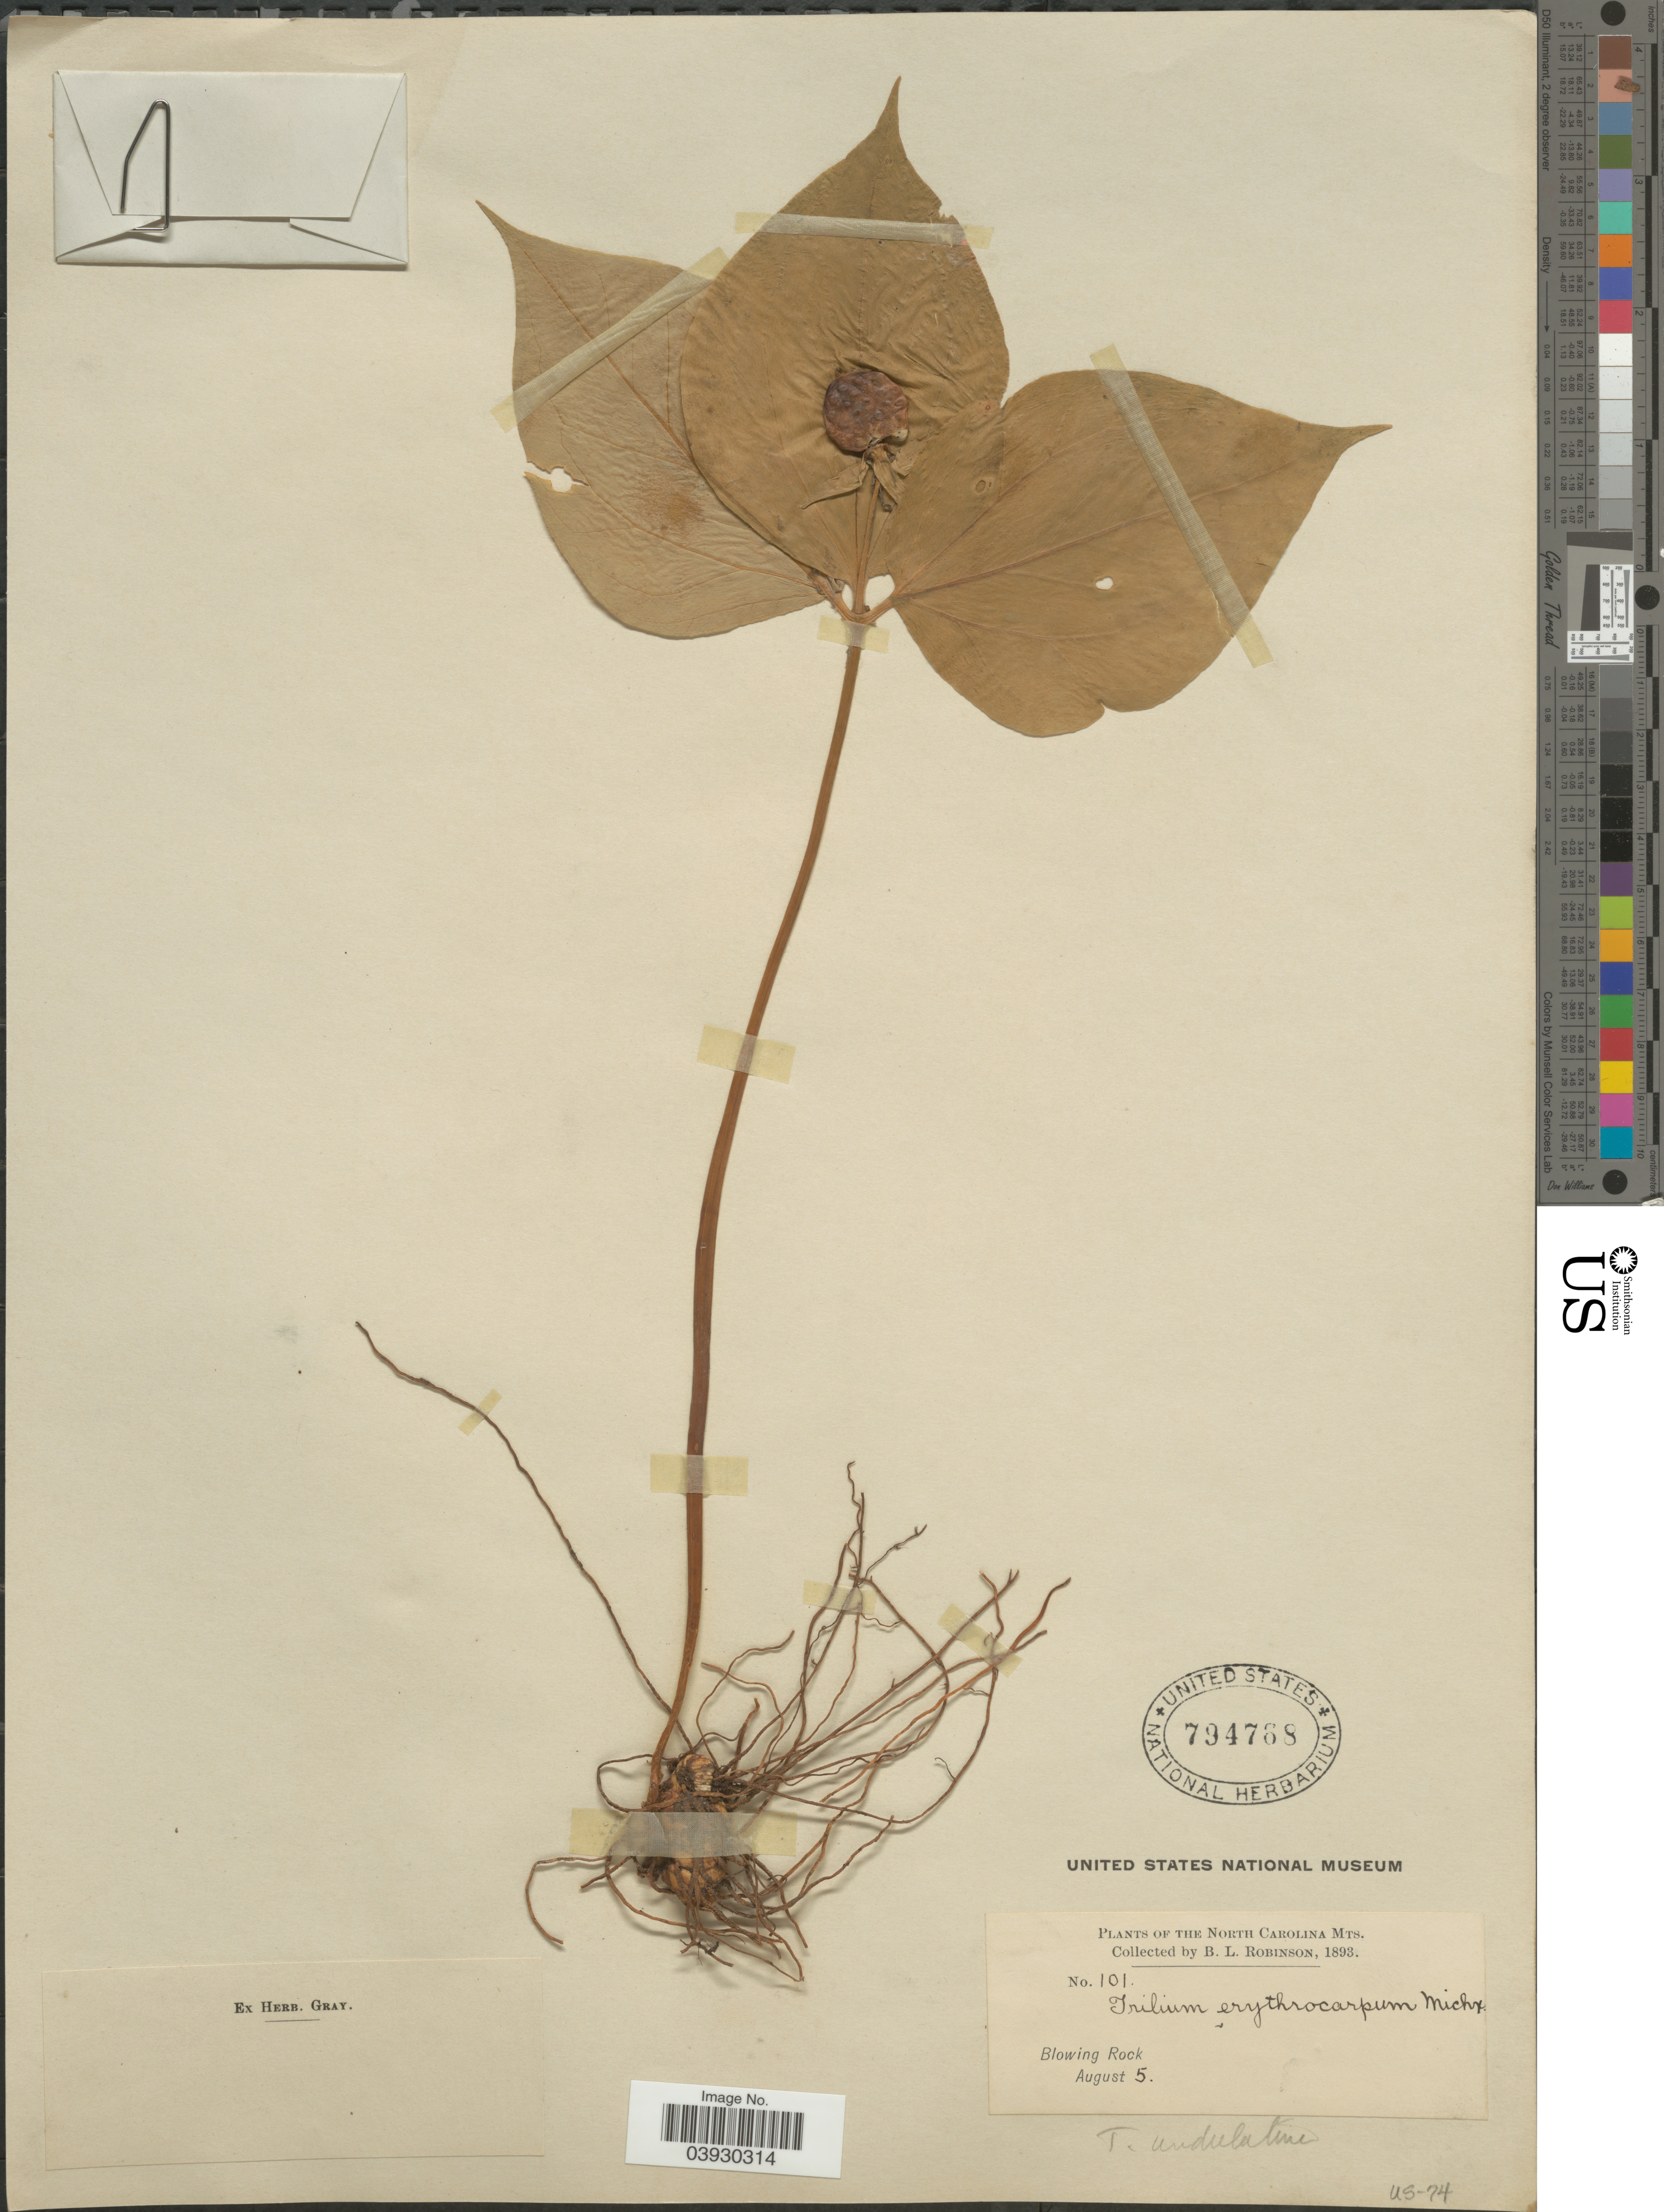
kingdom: Plantae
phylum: Tracheophyta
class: Liliopsida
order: Liliales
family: Melanthiaceae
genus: Trillium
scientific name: Trillium undulatum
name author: Willd.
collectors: B. L. Robinson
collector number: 101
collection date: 1893-08-05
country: United States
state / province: North Carolina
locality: North Carolina Mts. Blowing Rock.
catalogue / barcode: US 794768